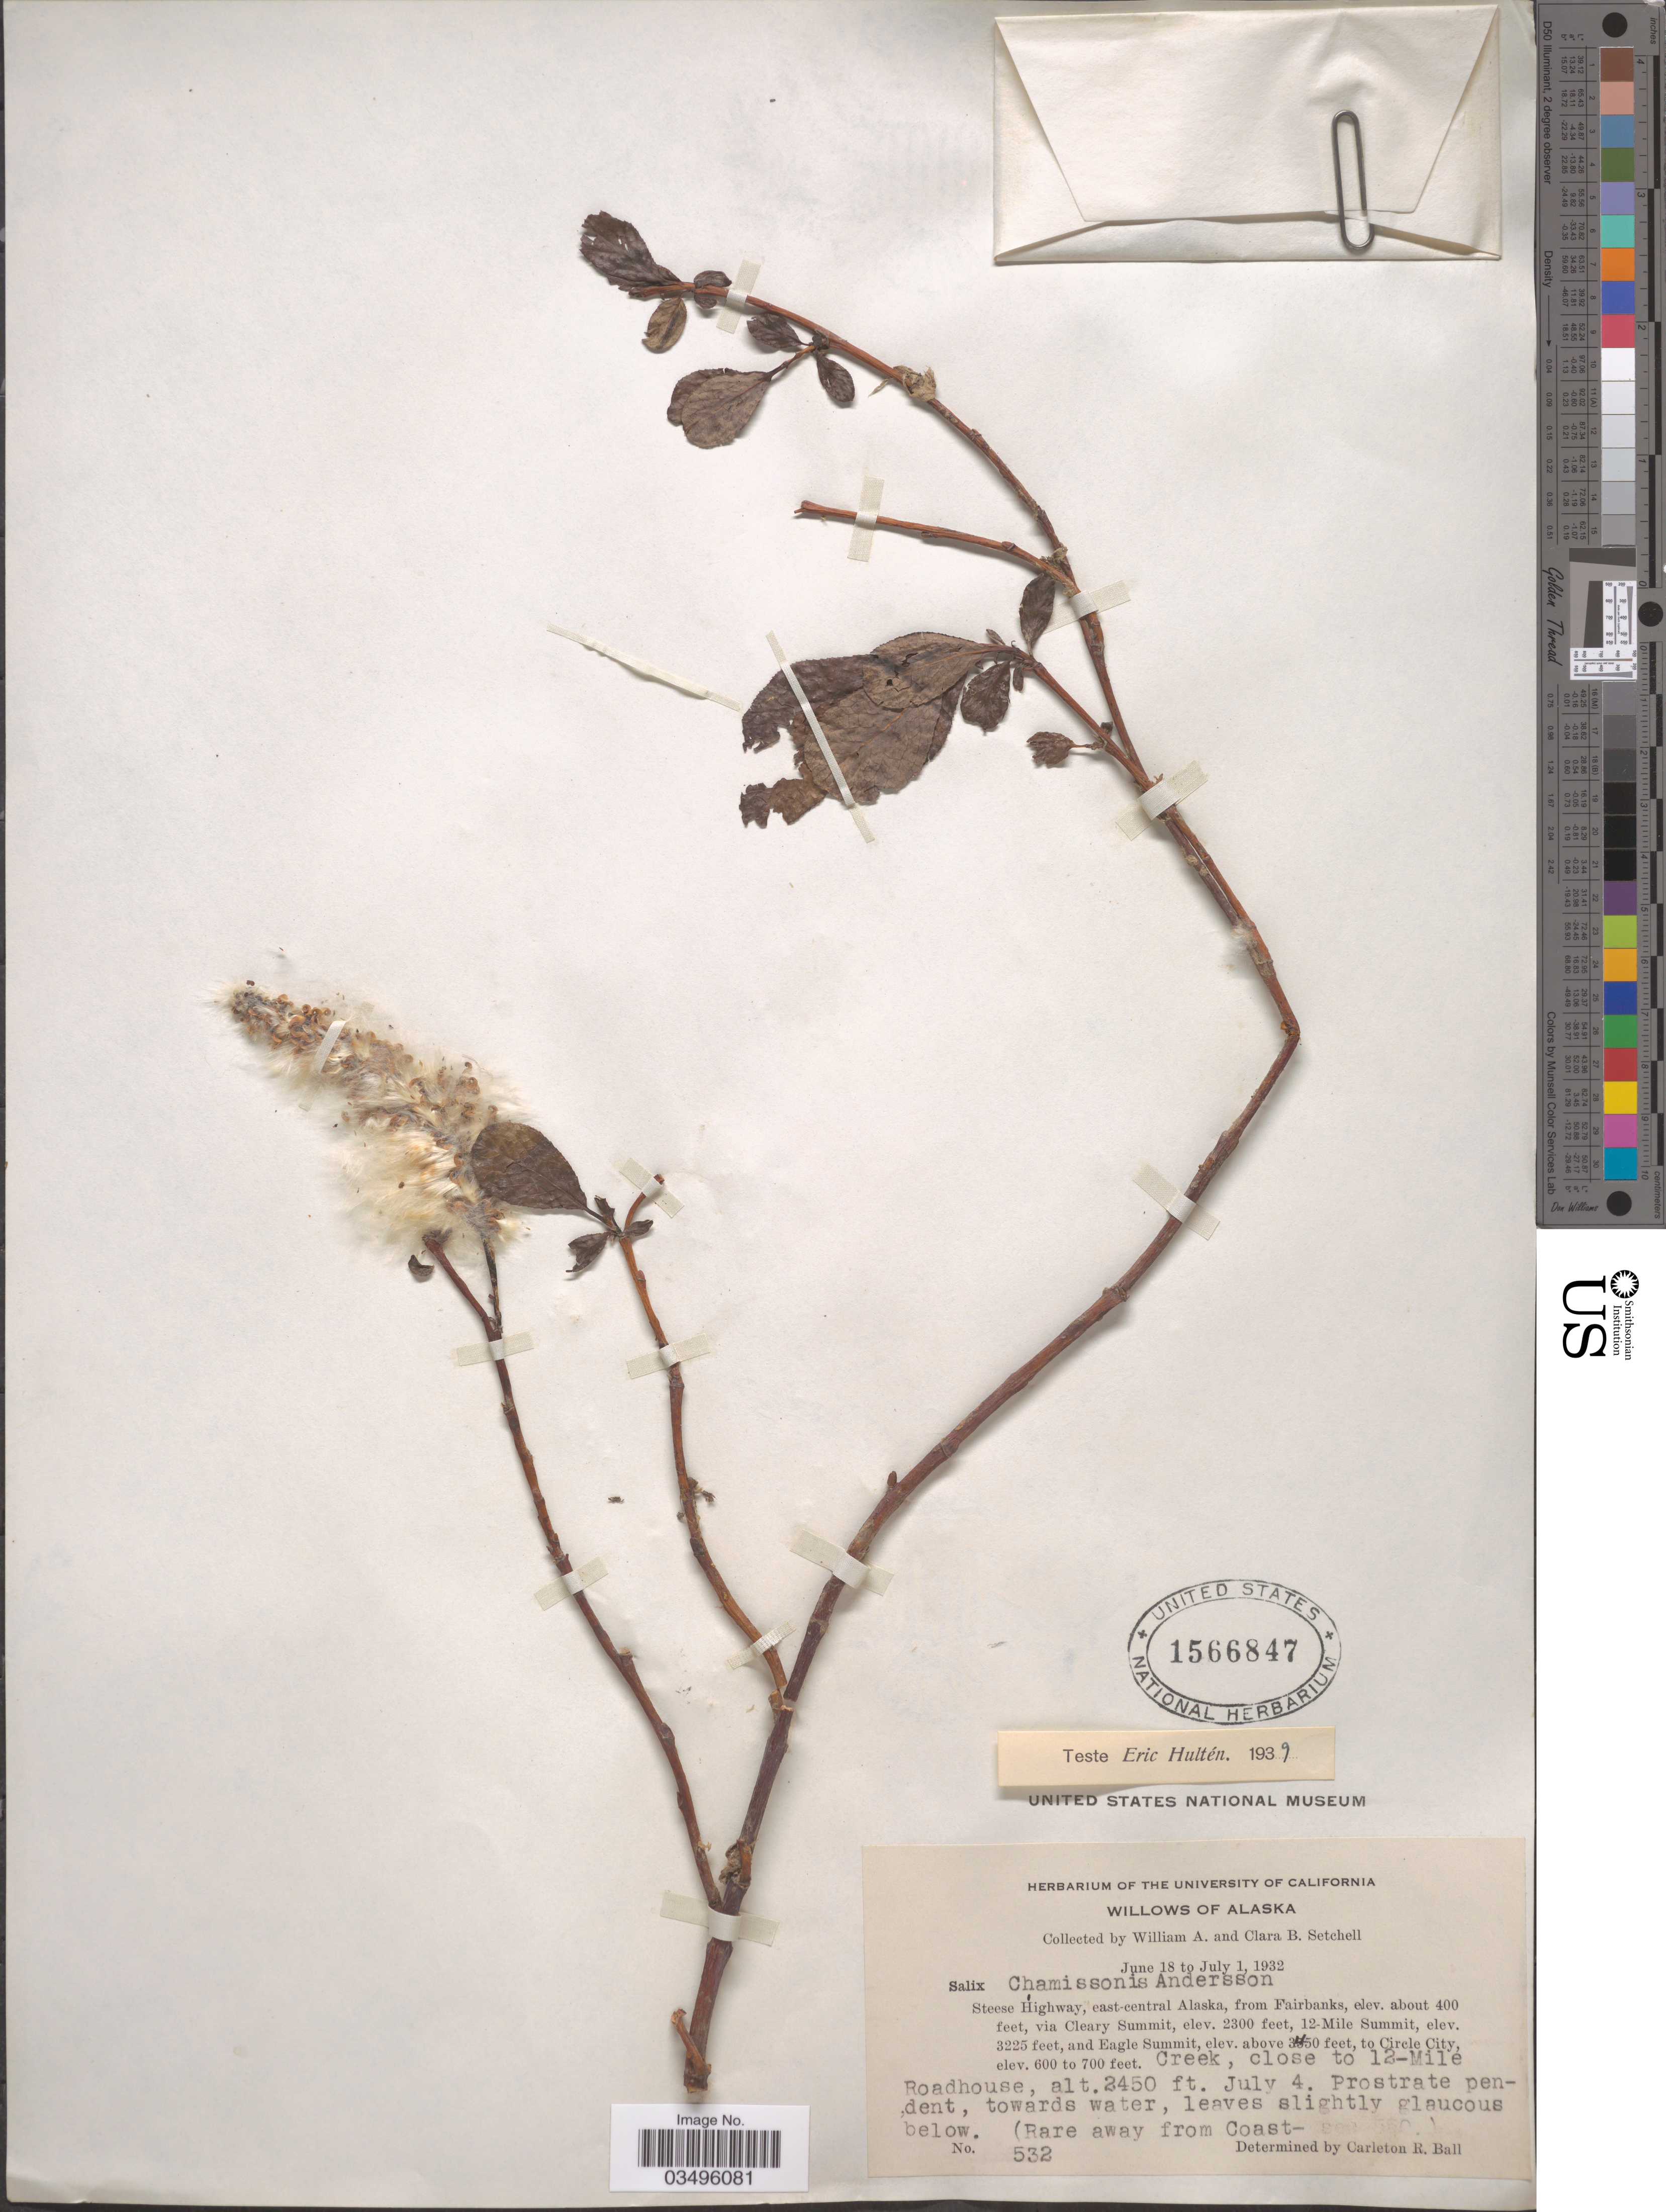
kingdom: Plantae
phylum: Tracheophyta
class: Magnoliopsida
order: Malpighiales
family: Salicaceae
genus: Salix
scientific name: Salix chamissonis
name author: Andersson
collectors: W. Setchell & C. B. Setchell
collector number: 532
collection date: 1932-07-04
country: United States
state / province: Alaska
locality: Steese Highway, east-central Alaska, from Fairbanks, via Cleary Summit, 12-Mile Summit, and Eagle Summit, to Circle City. Creek, close to 12-Mile Roadhouse.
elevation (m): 122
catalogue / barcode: US 1566847